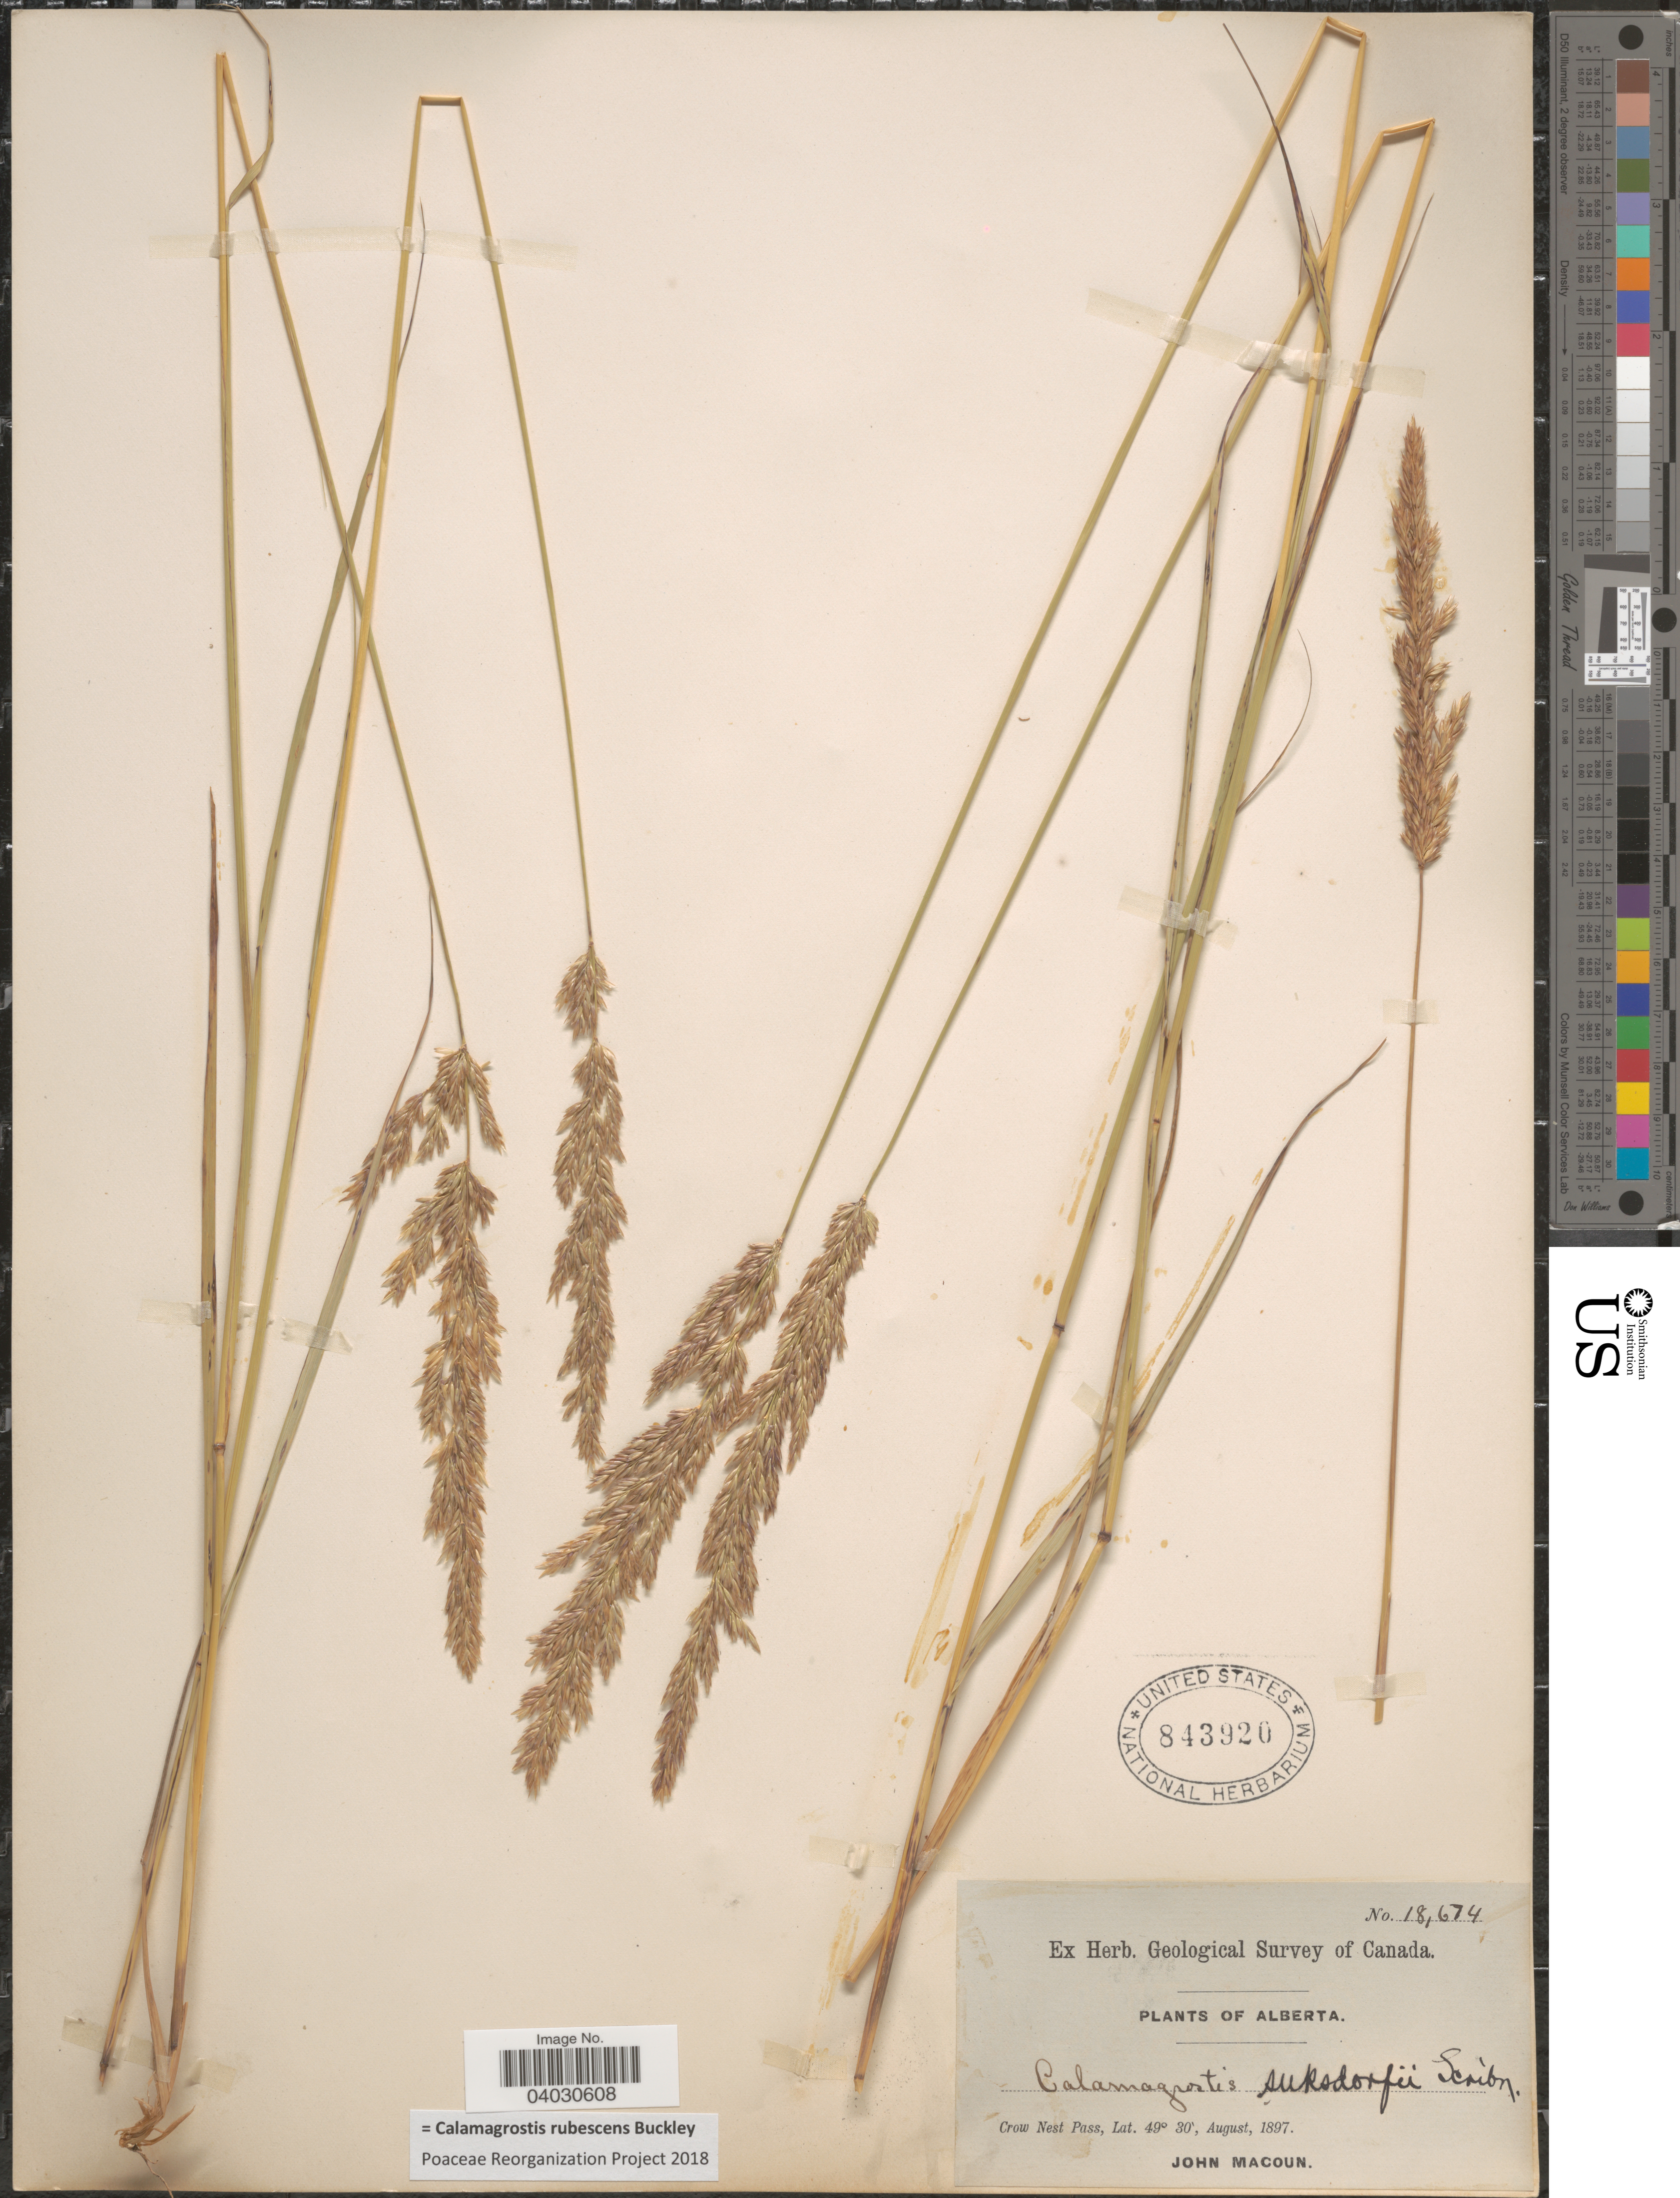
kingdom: Plantae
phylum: Tracheophyta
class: Liliopsida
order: Poales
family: Poaceae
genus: Calamagrostis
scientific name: Calamagrostis rubescens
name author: Buckley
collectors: J. Macoun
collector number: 18674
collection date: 1897-08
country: Canada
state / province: Alberta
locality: Crow Nest Pass.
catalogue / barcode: US 843920